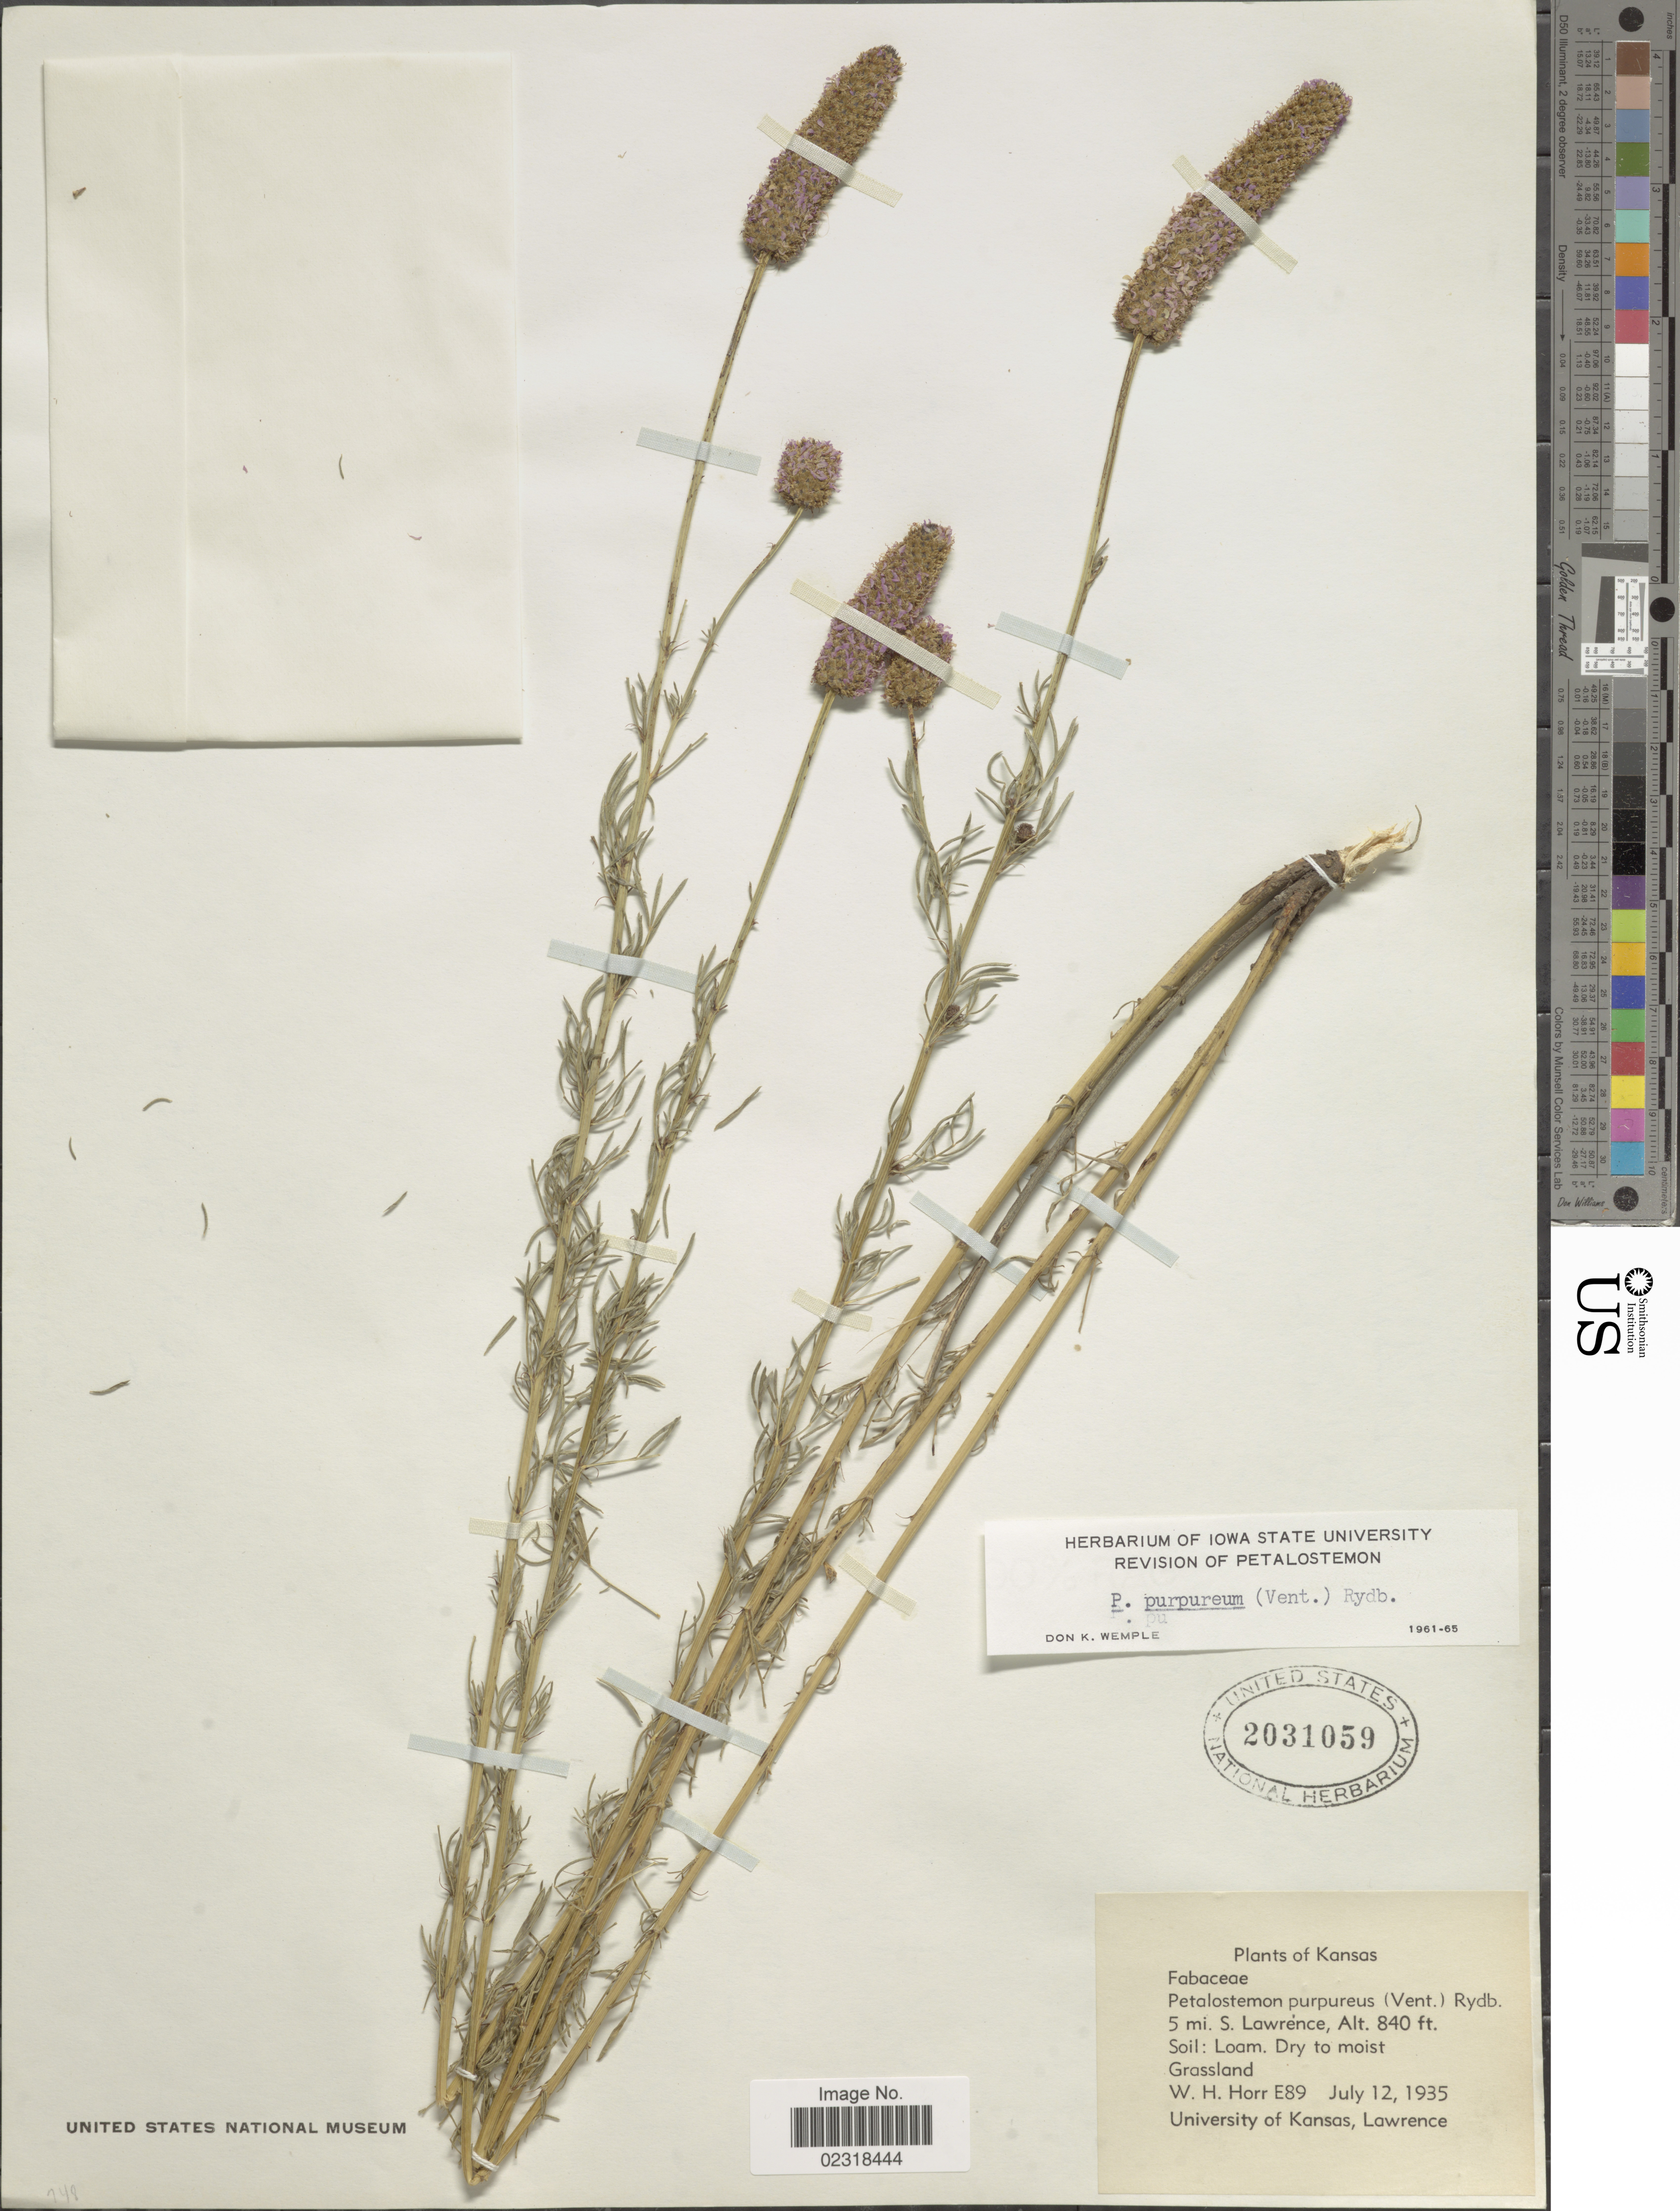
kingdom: Plantae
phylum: Tracheophyta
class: Magnoliopsida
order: Fabales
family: Fabaceae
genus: Dalea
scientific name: Dalea purpurea var. purpurea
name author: Vent.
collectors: W. H. Horr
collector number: E89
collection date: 1935-07-12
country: United States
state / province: Kansas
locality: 5 mi. S. Lawrence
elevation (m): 256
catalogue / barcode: US 2031059